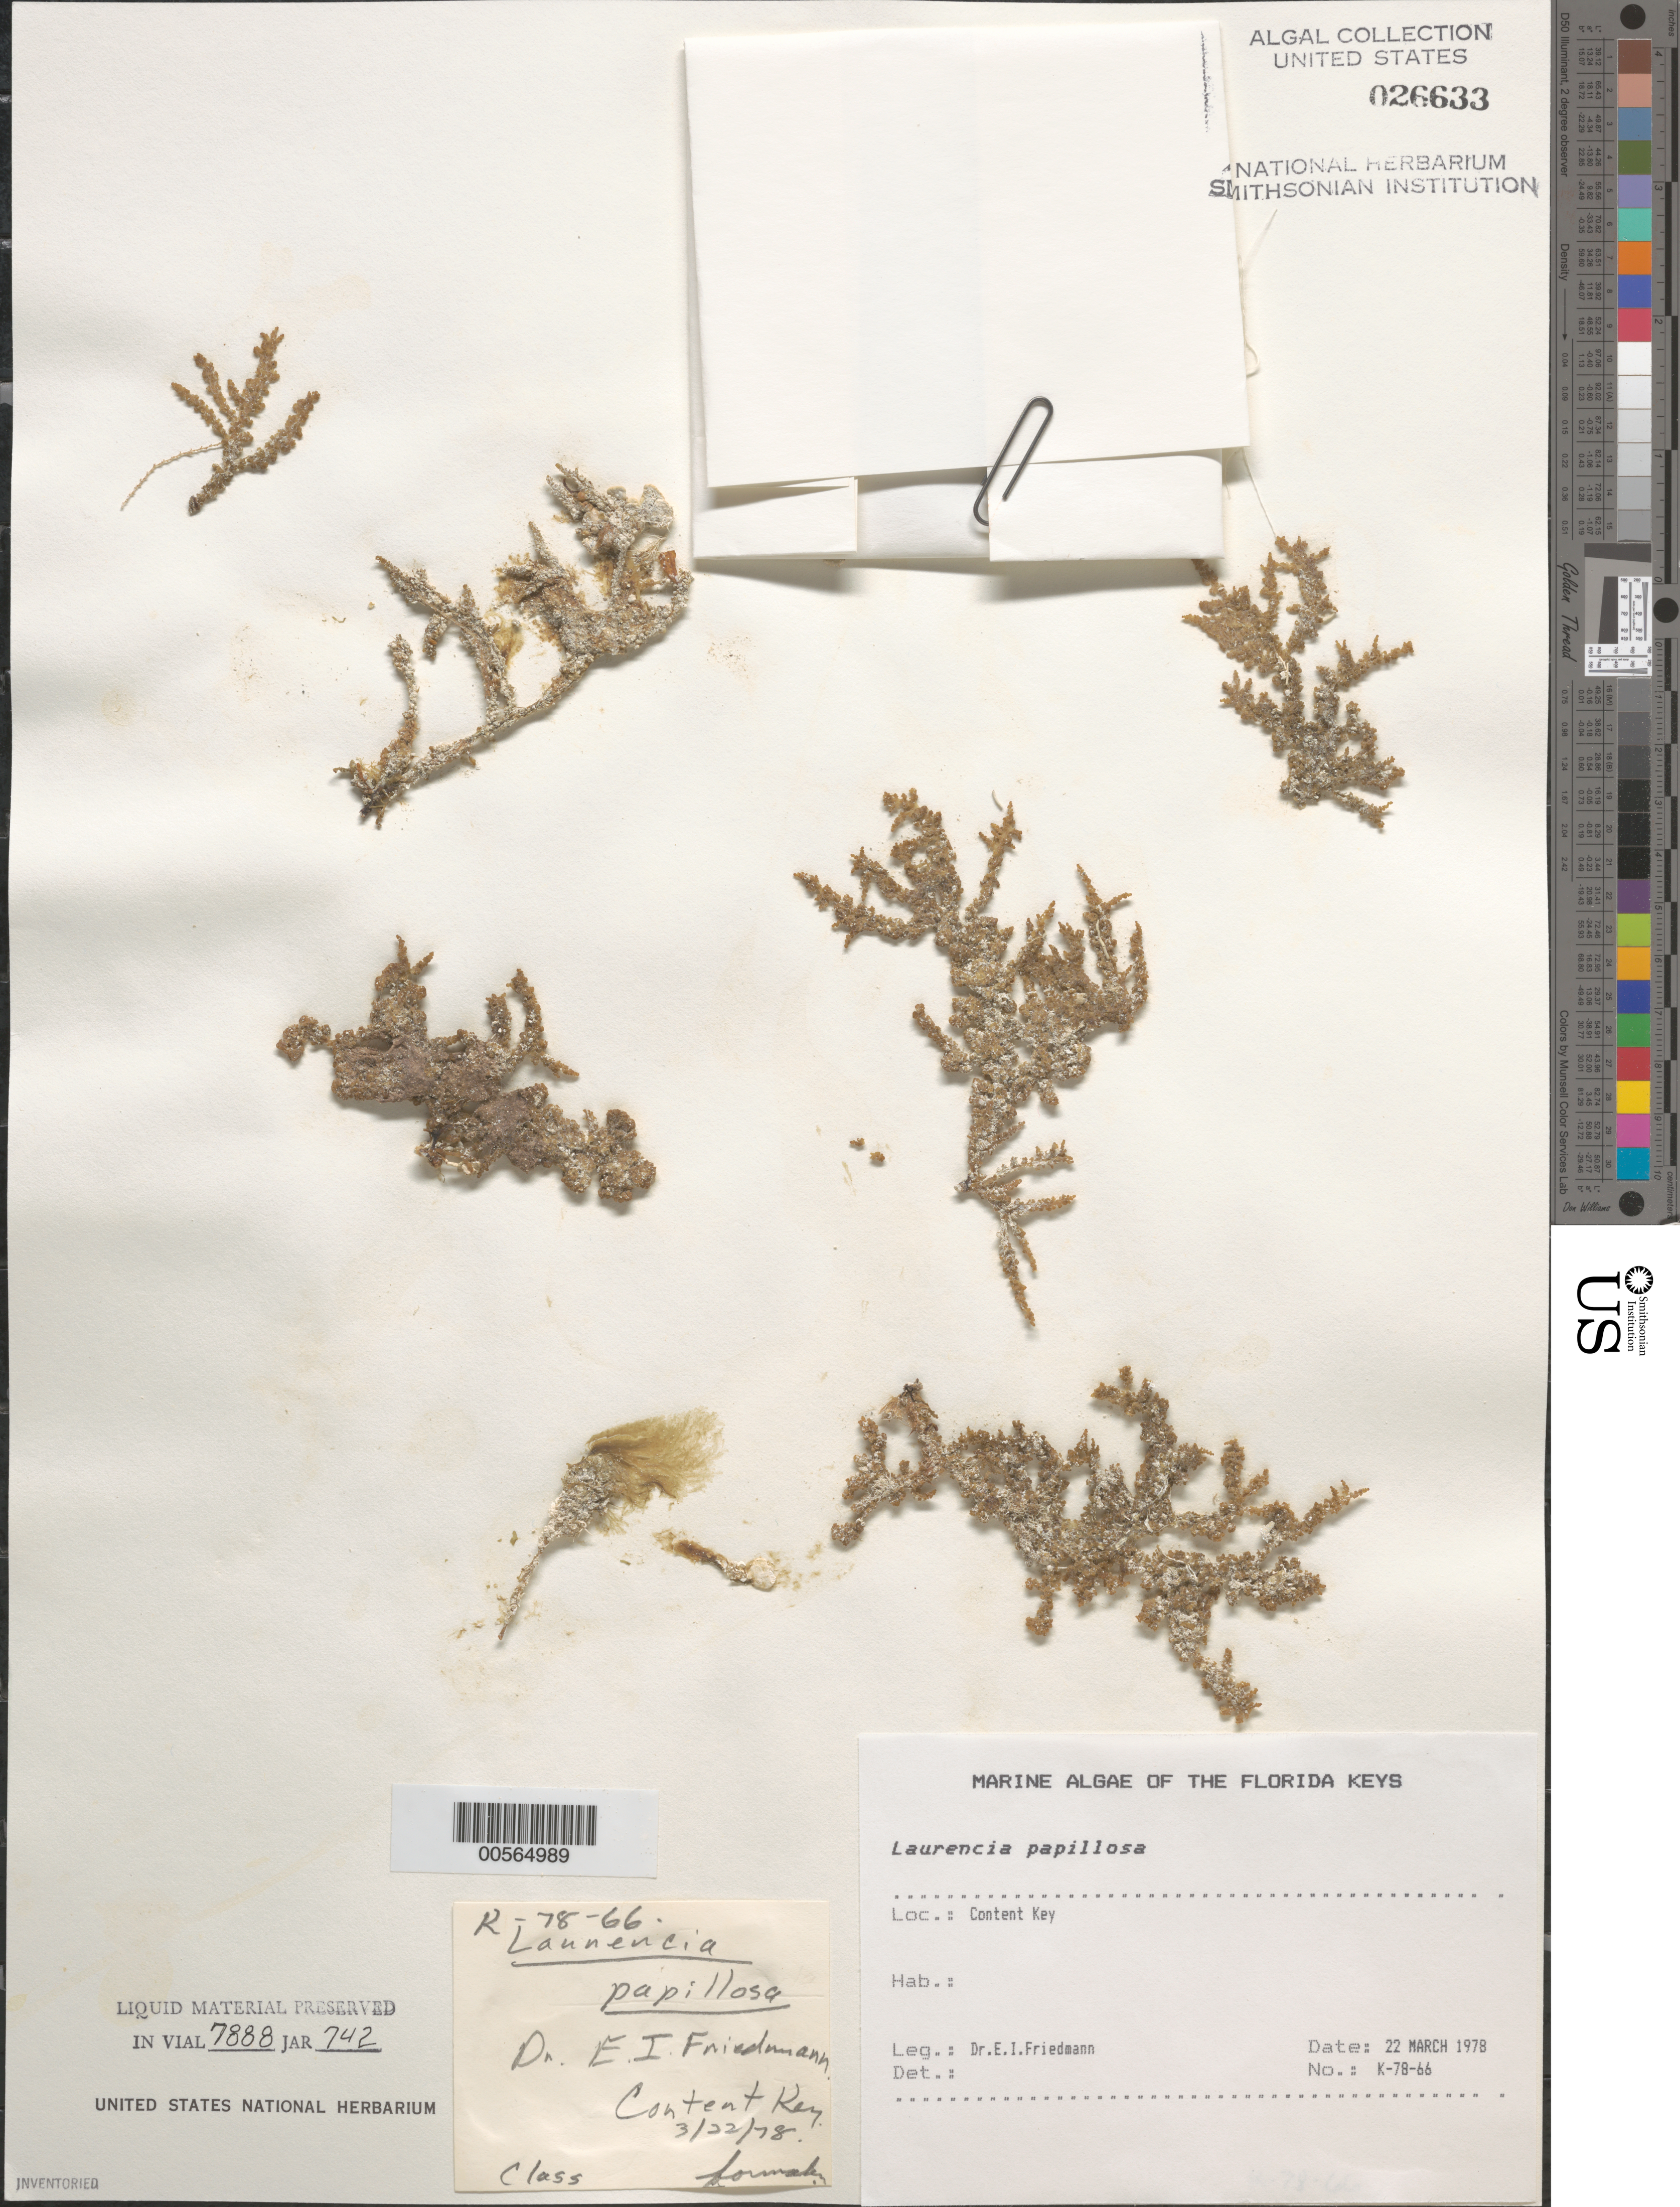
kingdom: Plantae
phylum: Rhodophyta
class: Florideophyceae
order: Ceramiales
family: Rhodomelaceae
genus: Palisada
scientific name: Palisada perforata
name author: (Bory) K.W. Nam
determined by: Algae name updating Project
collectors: E. Friedmann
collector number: K-78-66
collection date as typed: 22 Mar 1978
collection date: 1978-03-22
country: United States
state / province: Florida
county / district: Monroe County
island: Content Keys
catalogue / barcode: US 26633